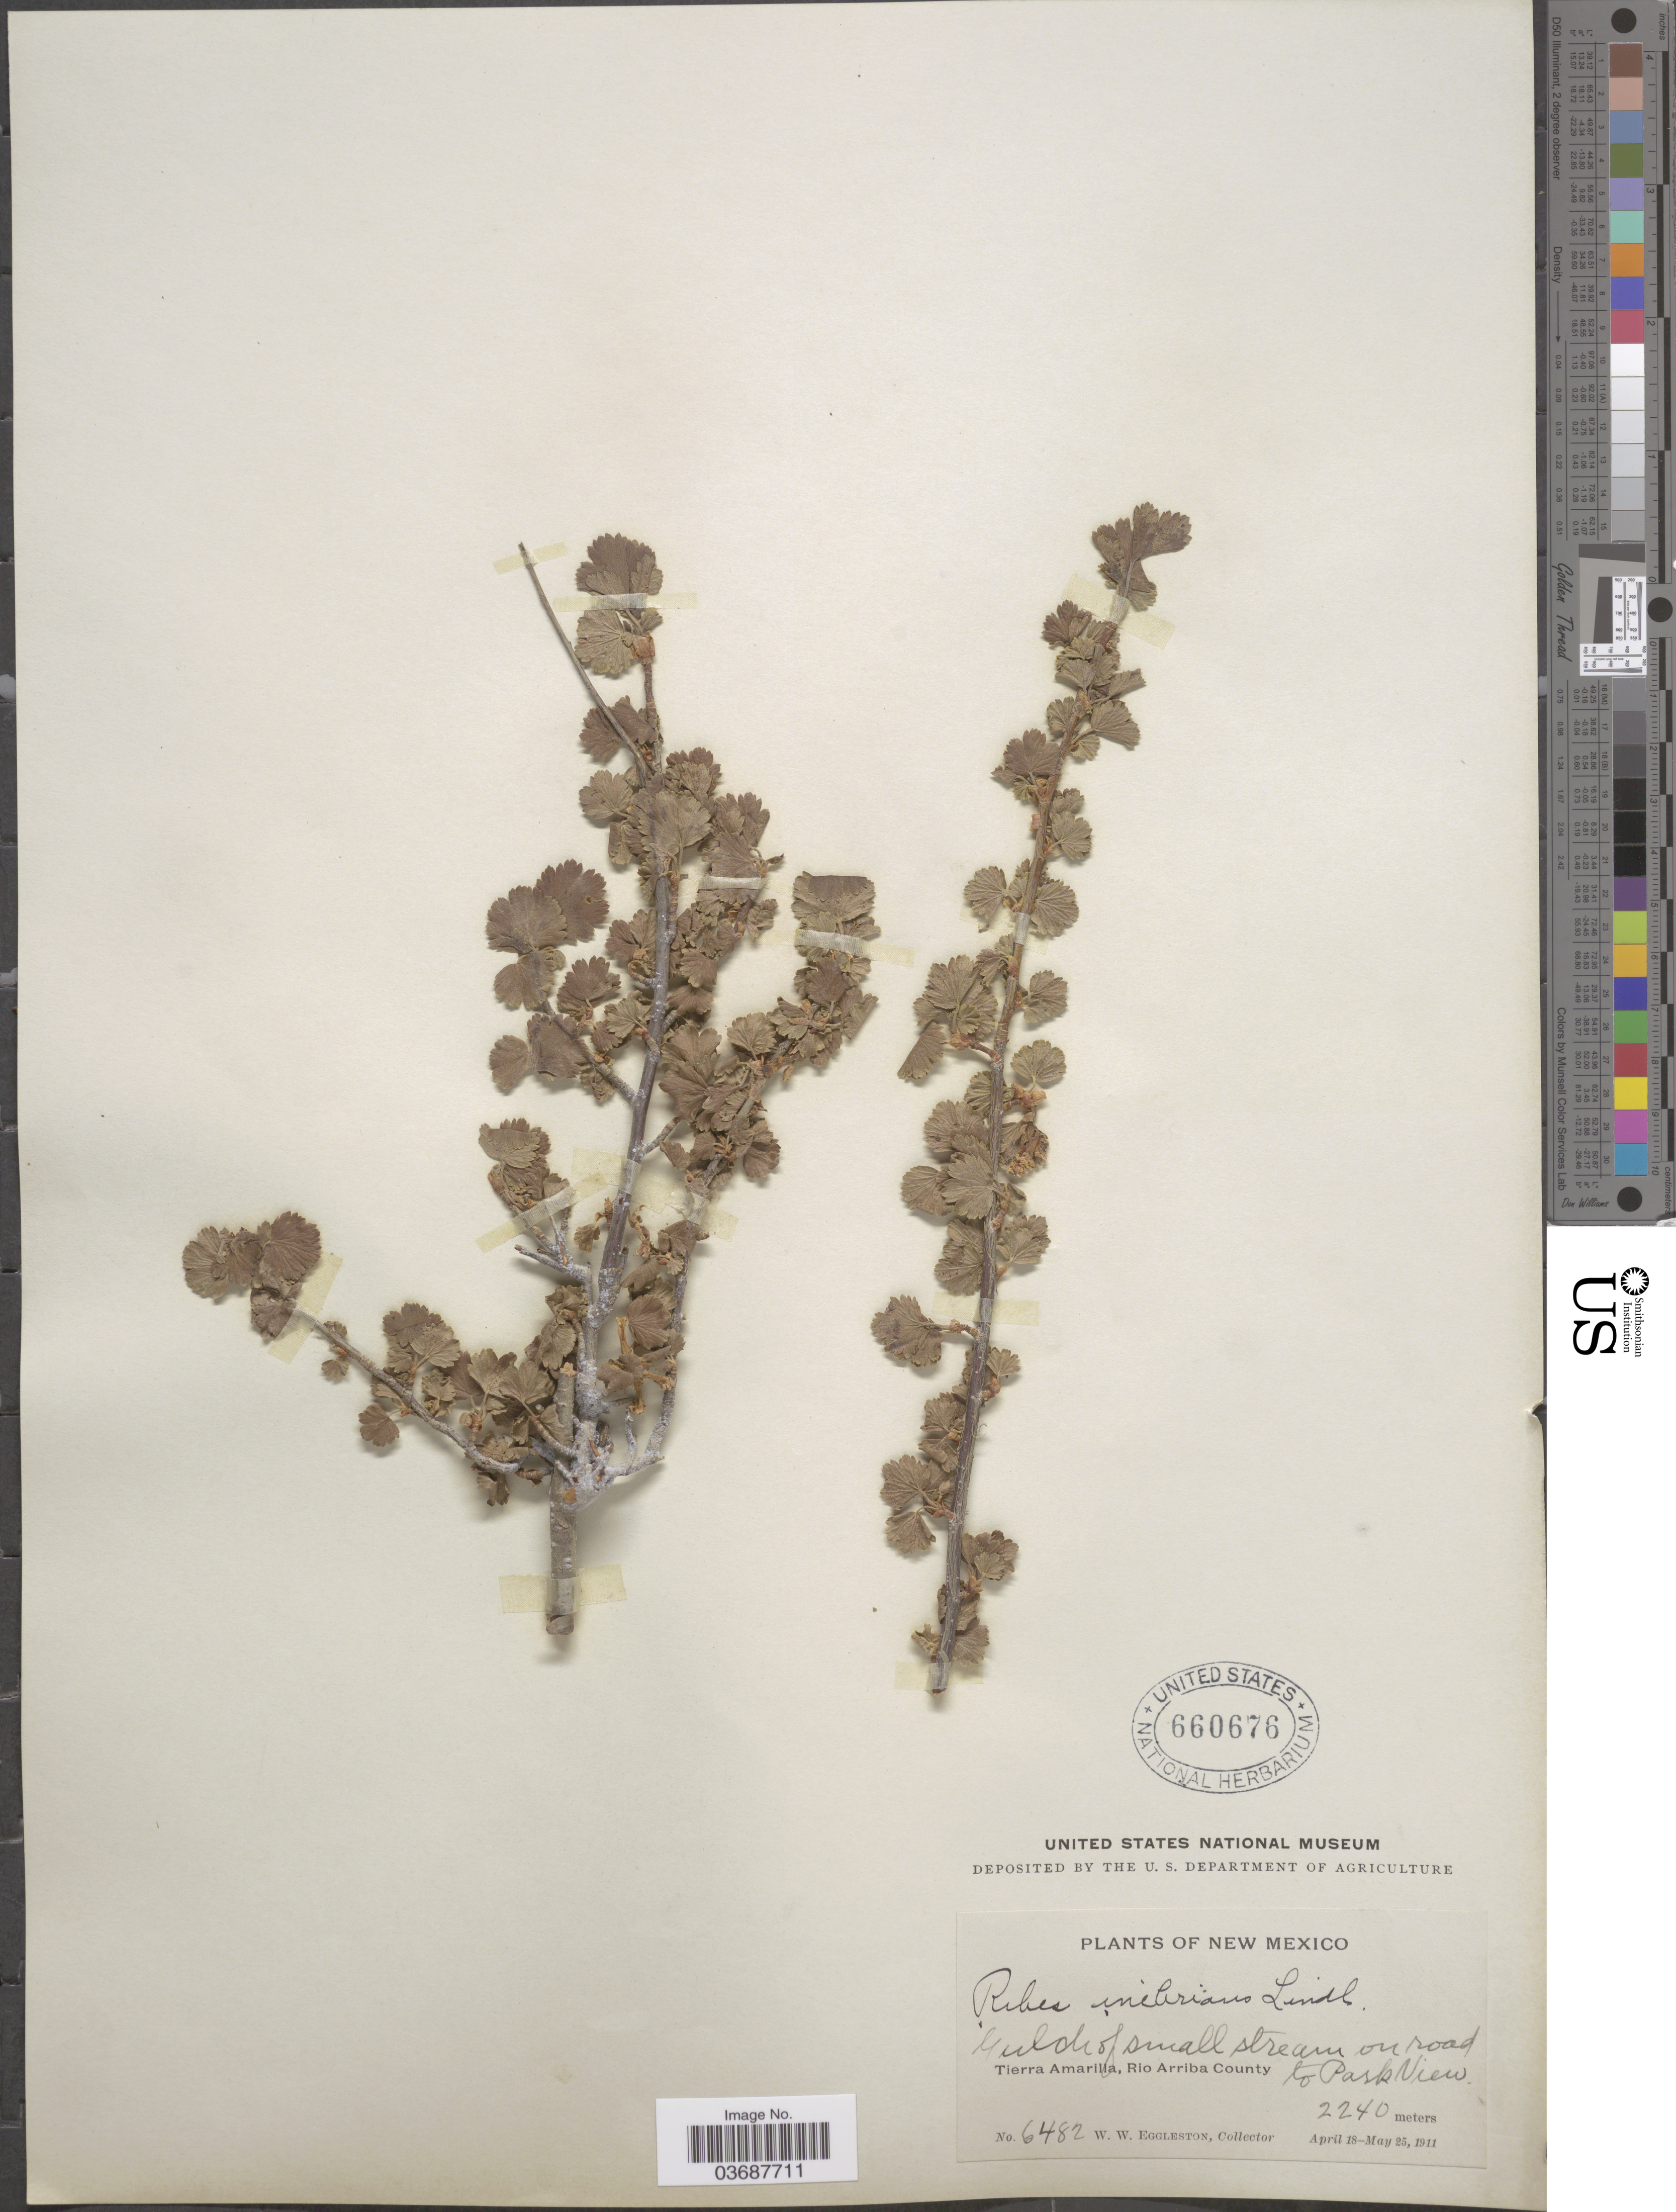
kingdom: Plantae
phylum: Tracheophyta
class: Magnoliopsida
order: Saxifragales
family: Grossulariaceae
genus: Ribes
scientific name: Ribes inebrians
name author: Lindl.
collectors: W. W. Eggleston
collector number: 6482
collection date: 1911-04-18/1911-05-25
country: United States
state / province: New Mexico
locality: Gulch of small stream on road to Park View. Tierra Amarilla, Rio Arriba County.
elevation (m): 2240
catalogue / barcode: US 660676